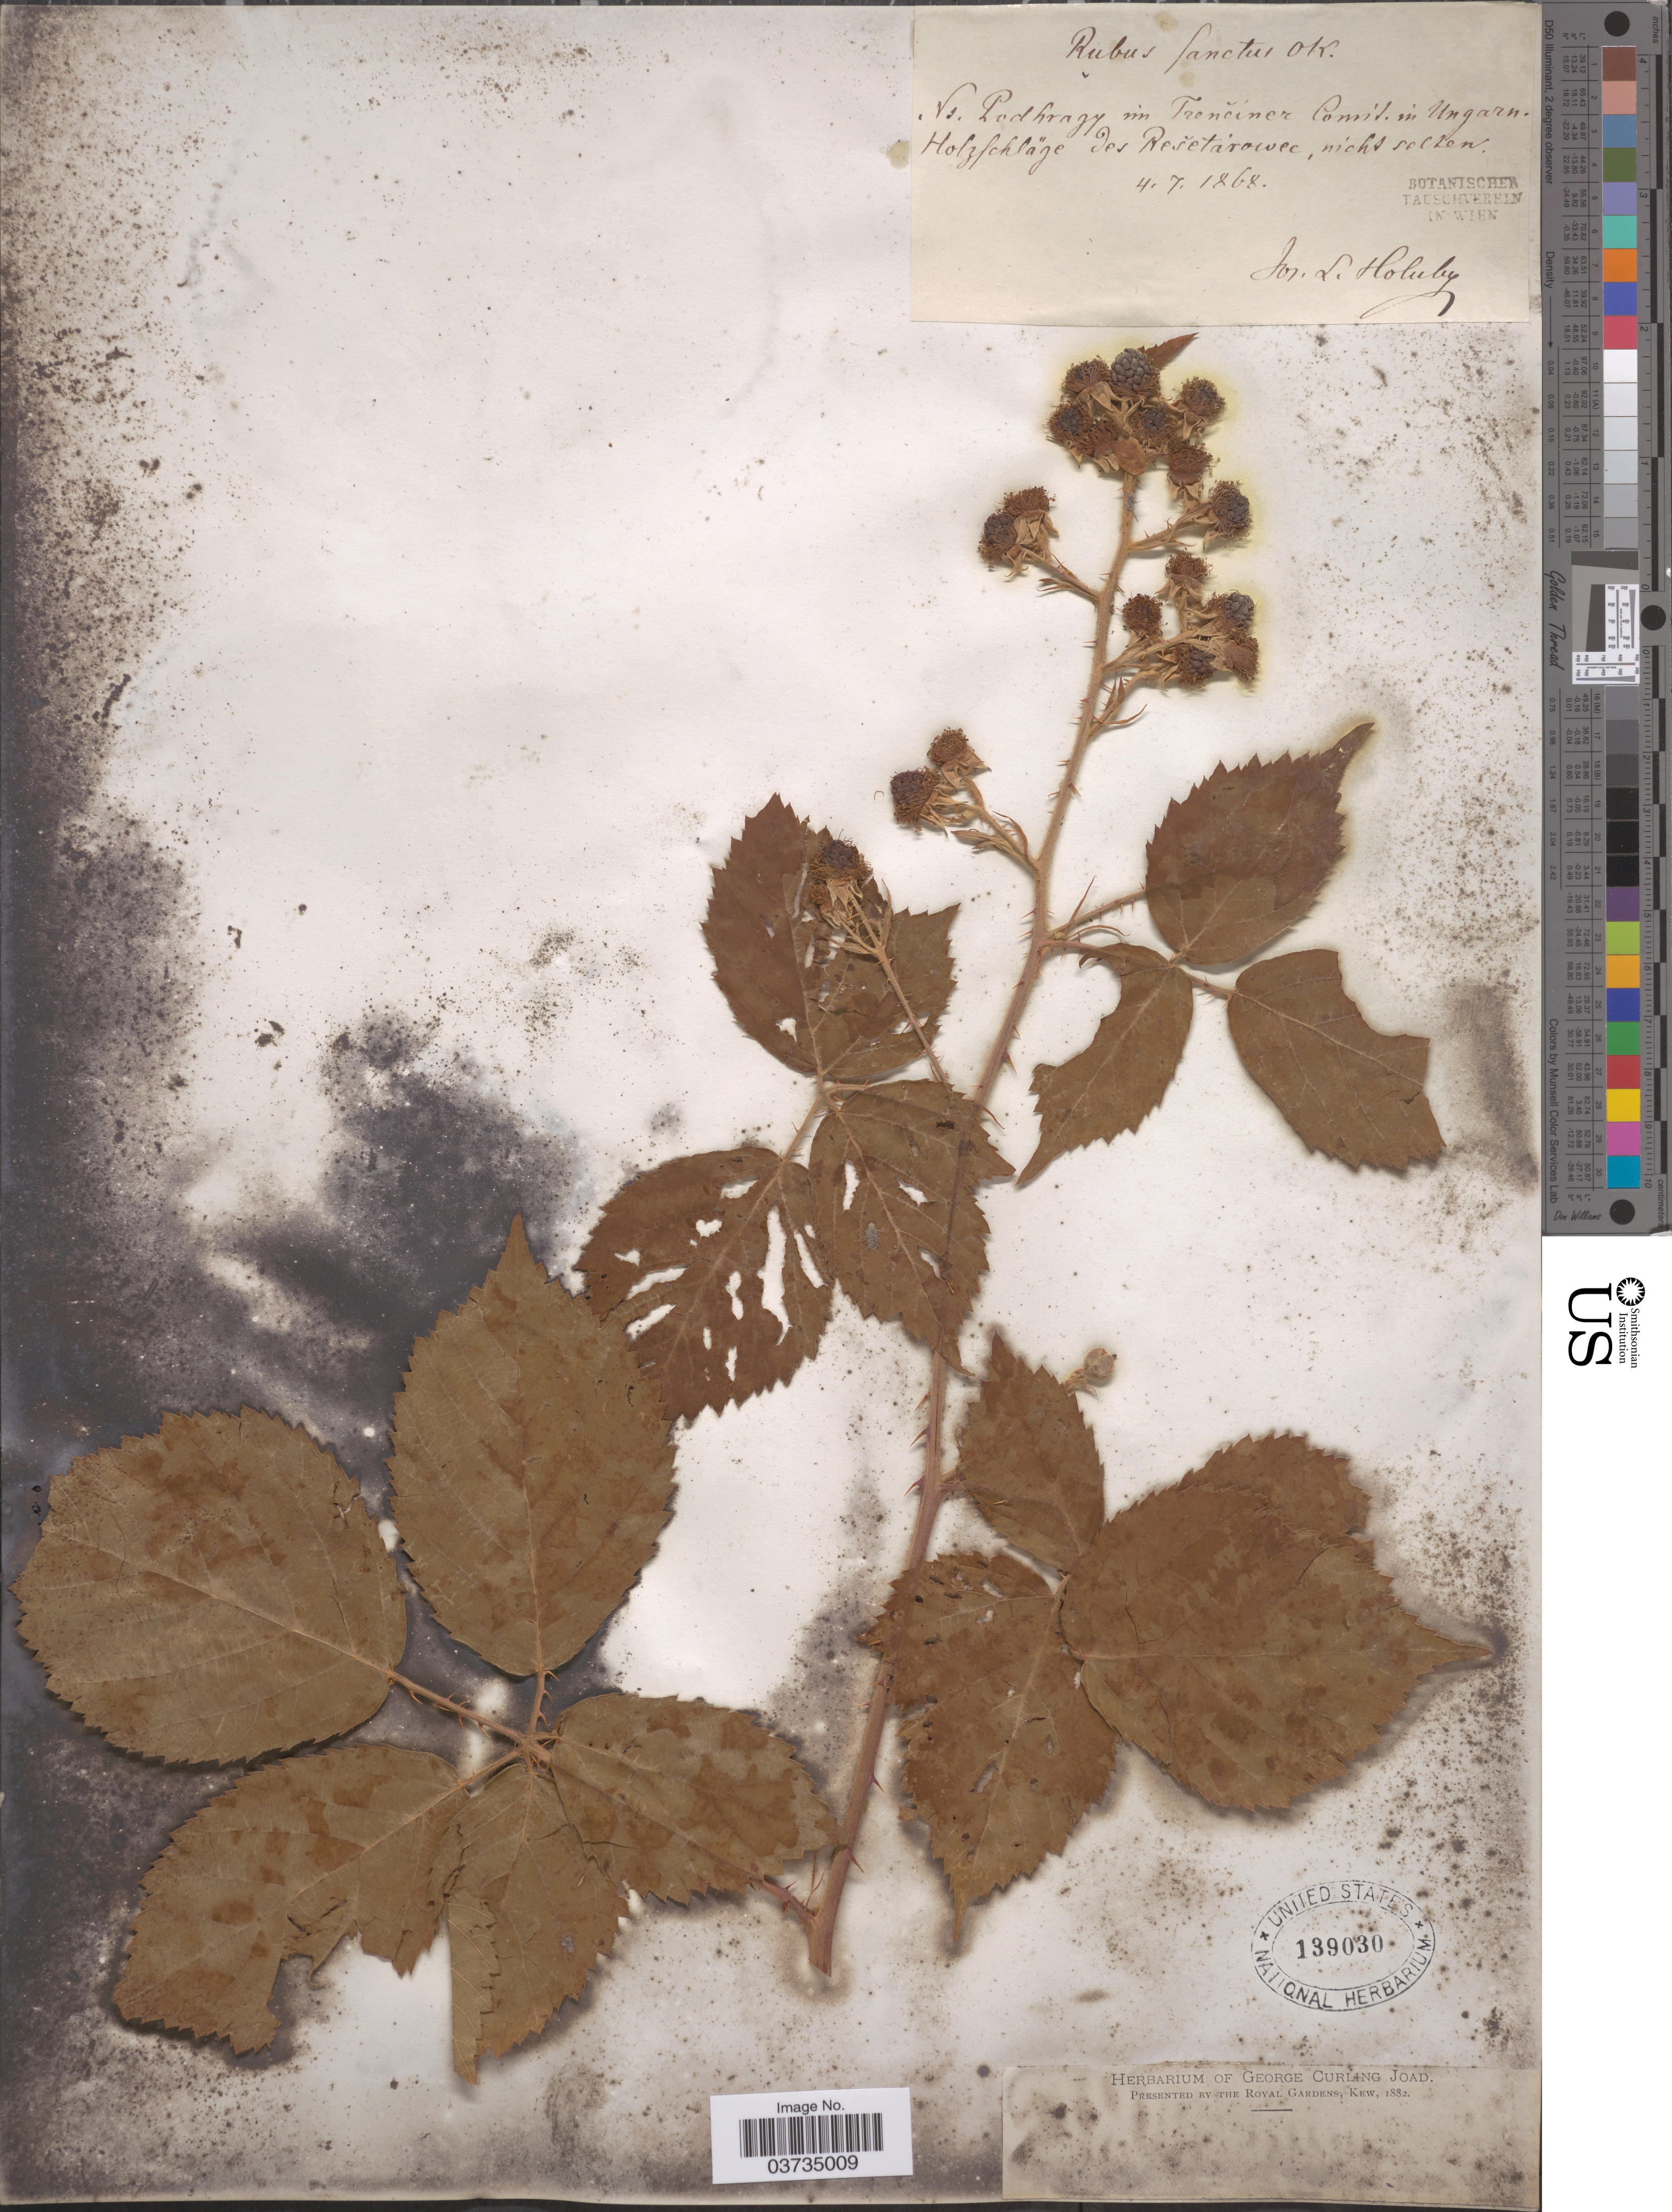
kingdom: Plantae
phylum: Tracheophyta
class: Magnoliopsida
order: Rosales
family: Rosaceae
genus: Rubus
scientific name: Rubus sanctus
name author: Schreb.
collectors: J. Holuby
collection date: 1868-07-04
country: Hungary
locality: No. Podhragy im Trenčiner Comit. in Ungarn. Holzfchläge des Rešetárowec, nichs secten. [interpreted]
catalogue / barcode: US 139030